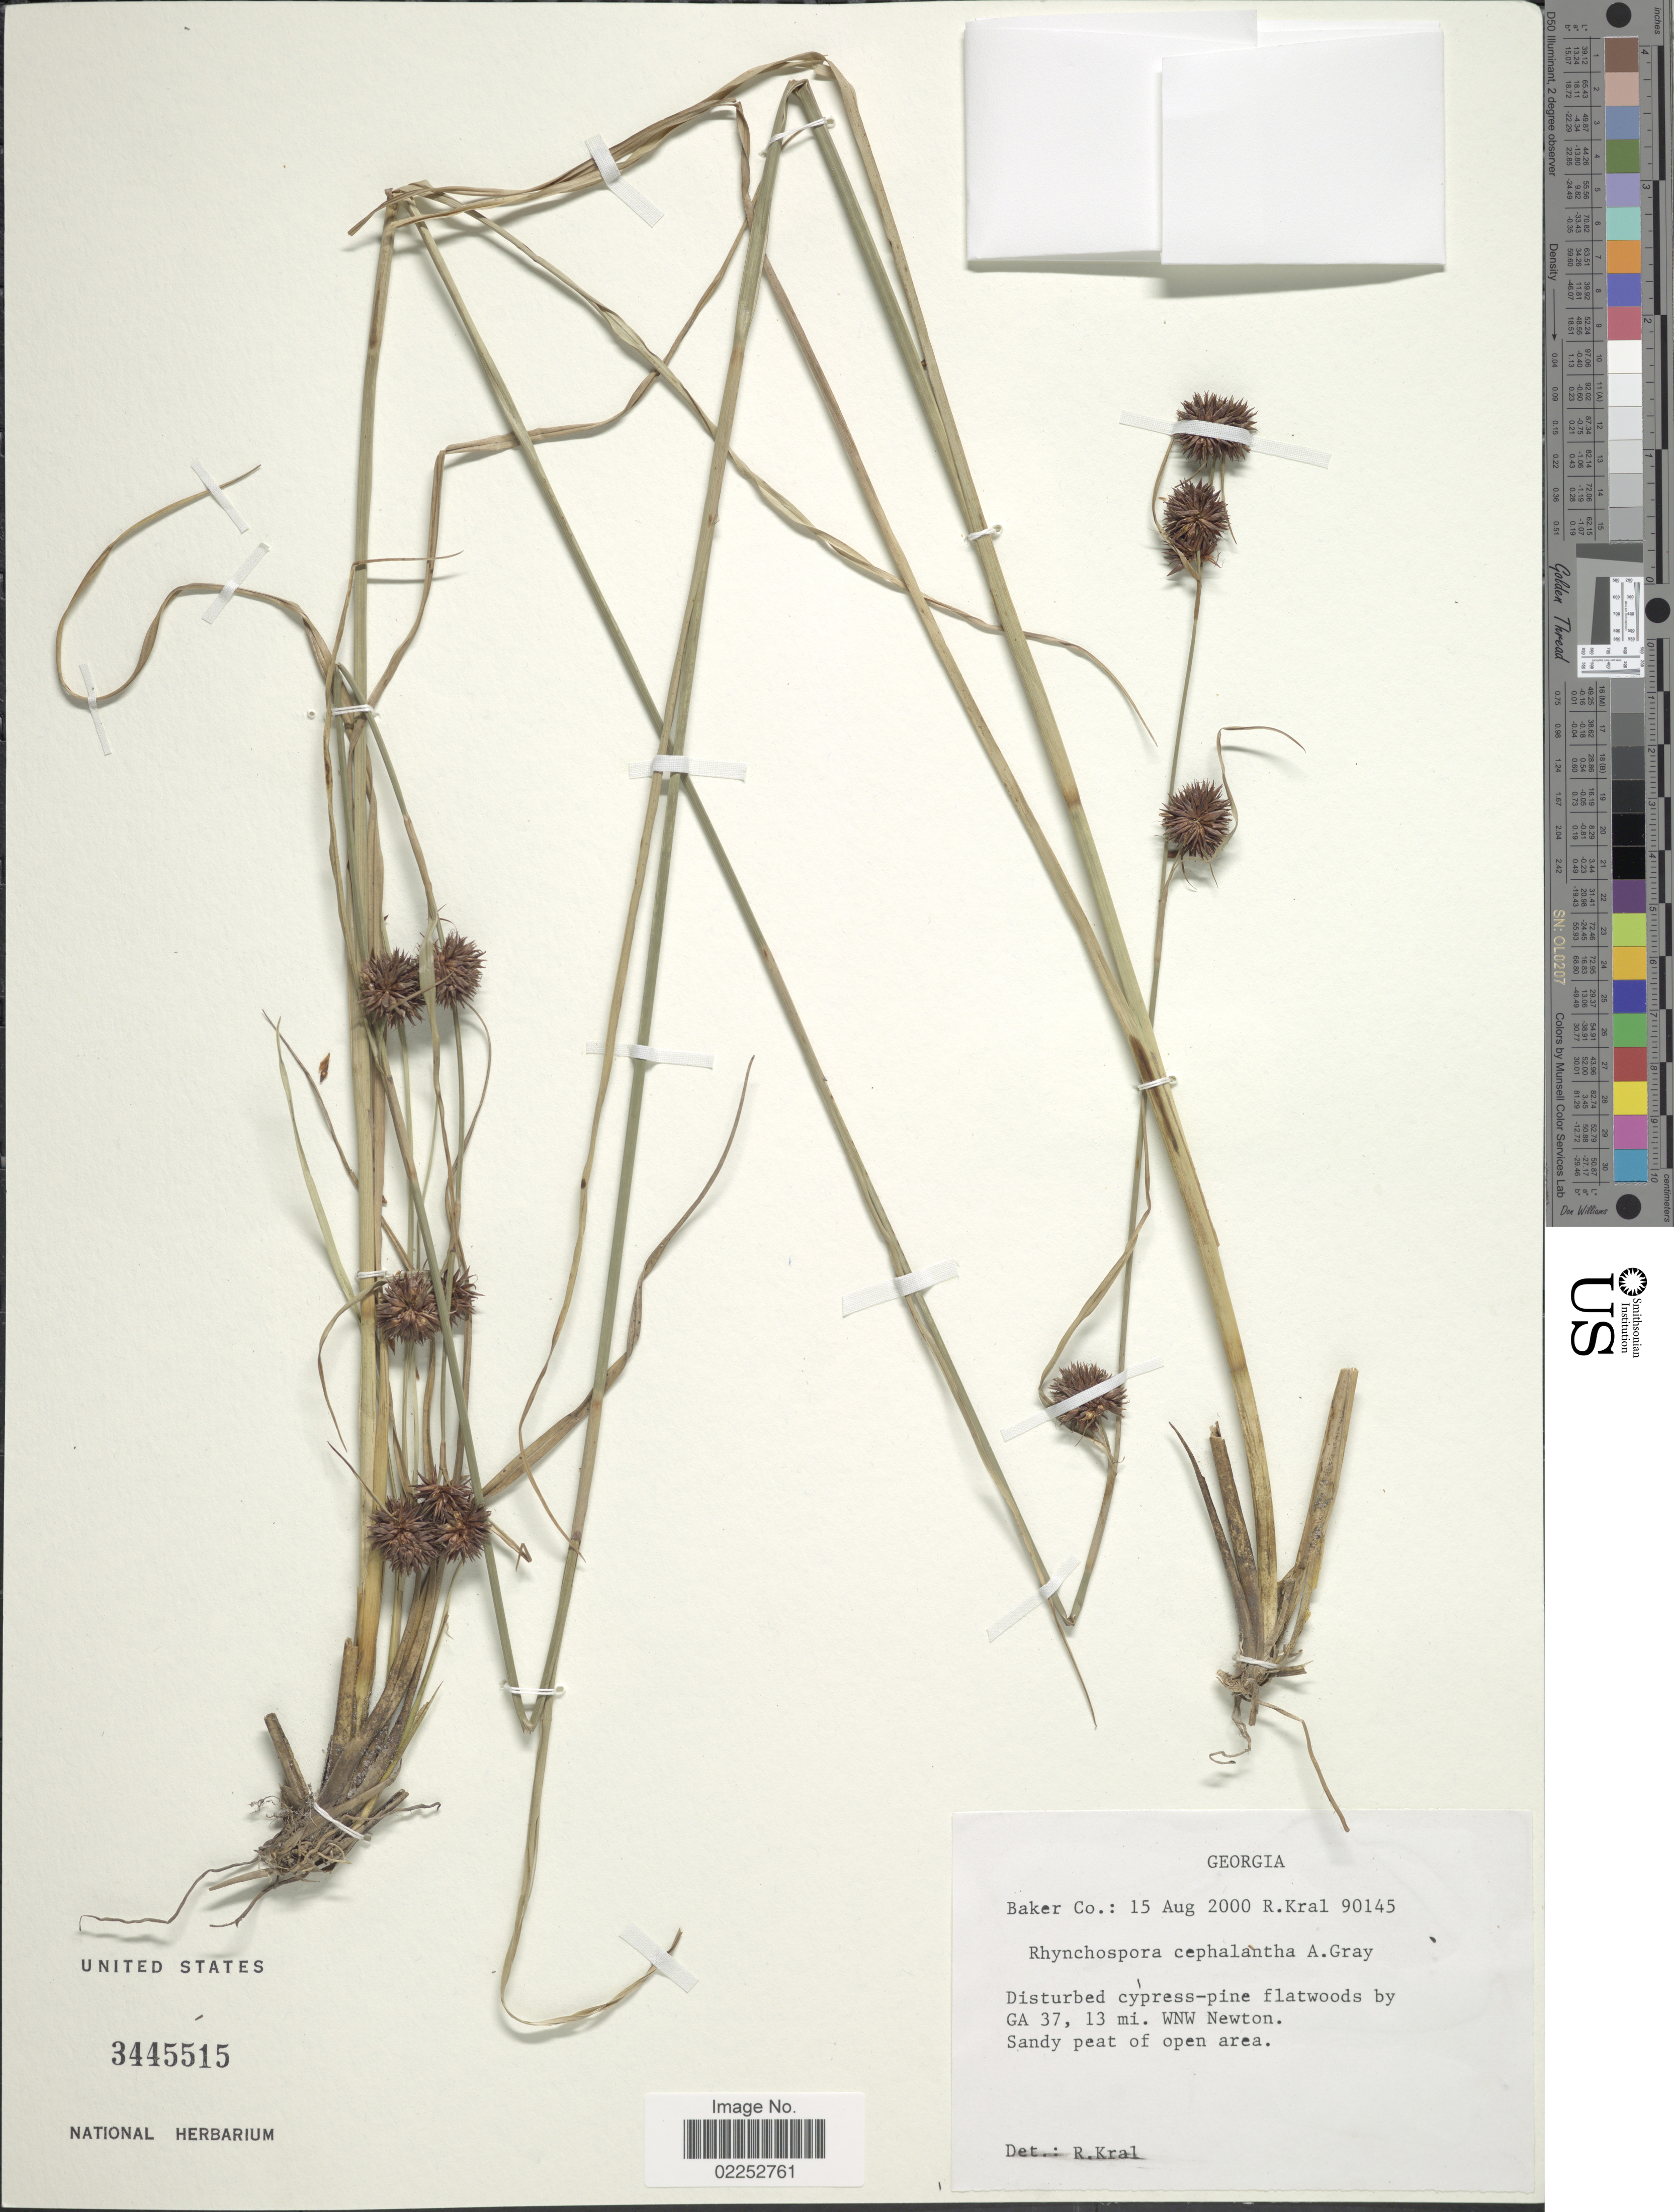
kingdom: Plantae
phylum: Tracheophyta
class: Liliopsida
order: Poales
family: Cyperaceae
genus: Rhynchospora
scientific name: Rhynchospora cephalantha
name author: A. Gray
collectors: R. Kral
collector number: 90145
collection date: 2000-08-15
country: United States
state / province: Georgia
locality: GA 37, 13 mi. WNW Newton. Baker Co.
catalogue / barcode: US 3445515